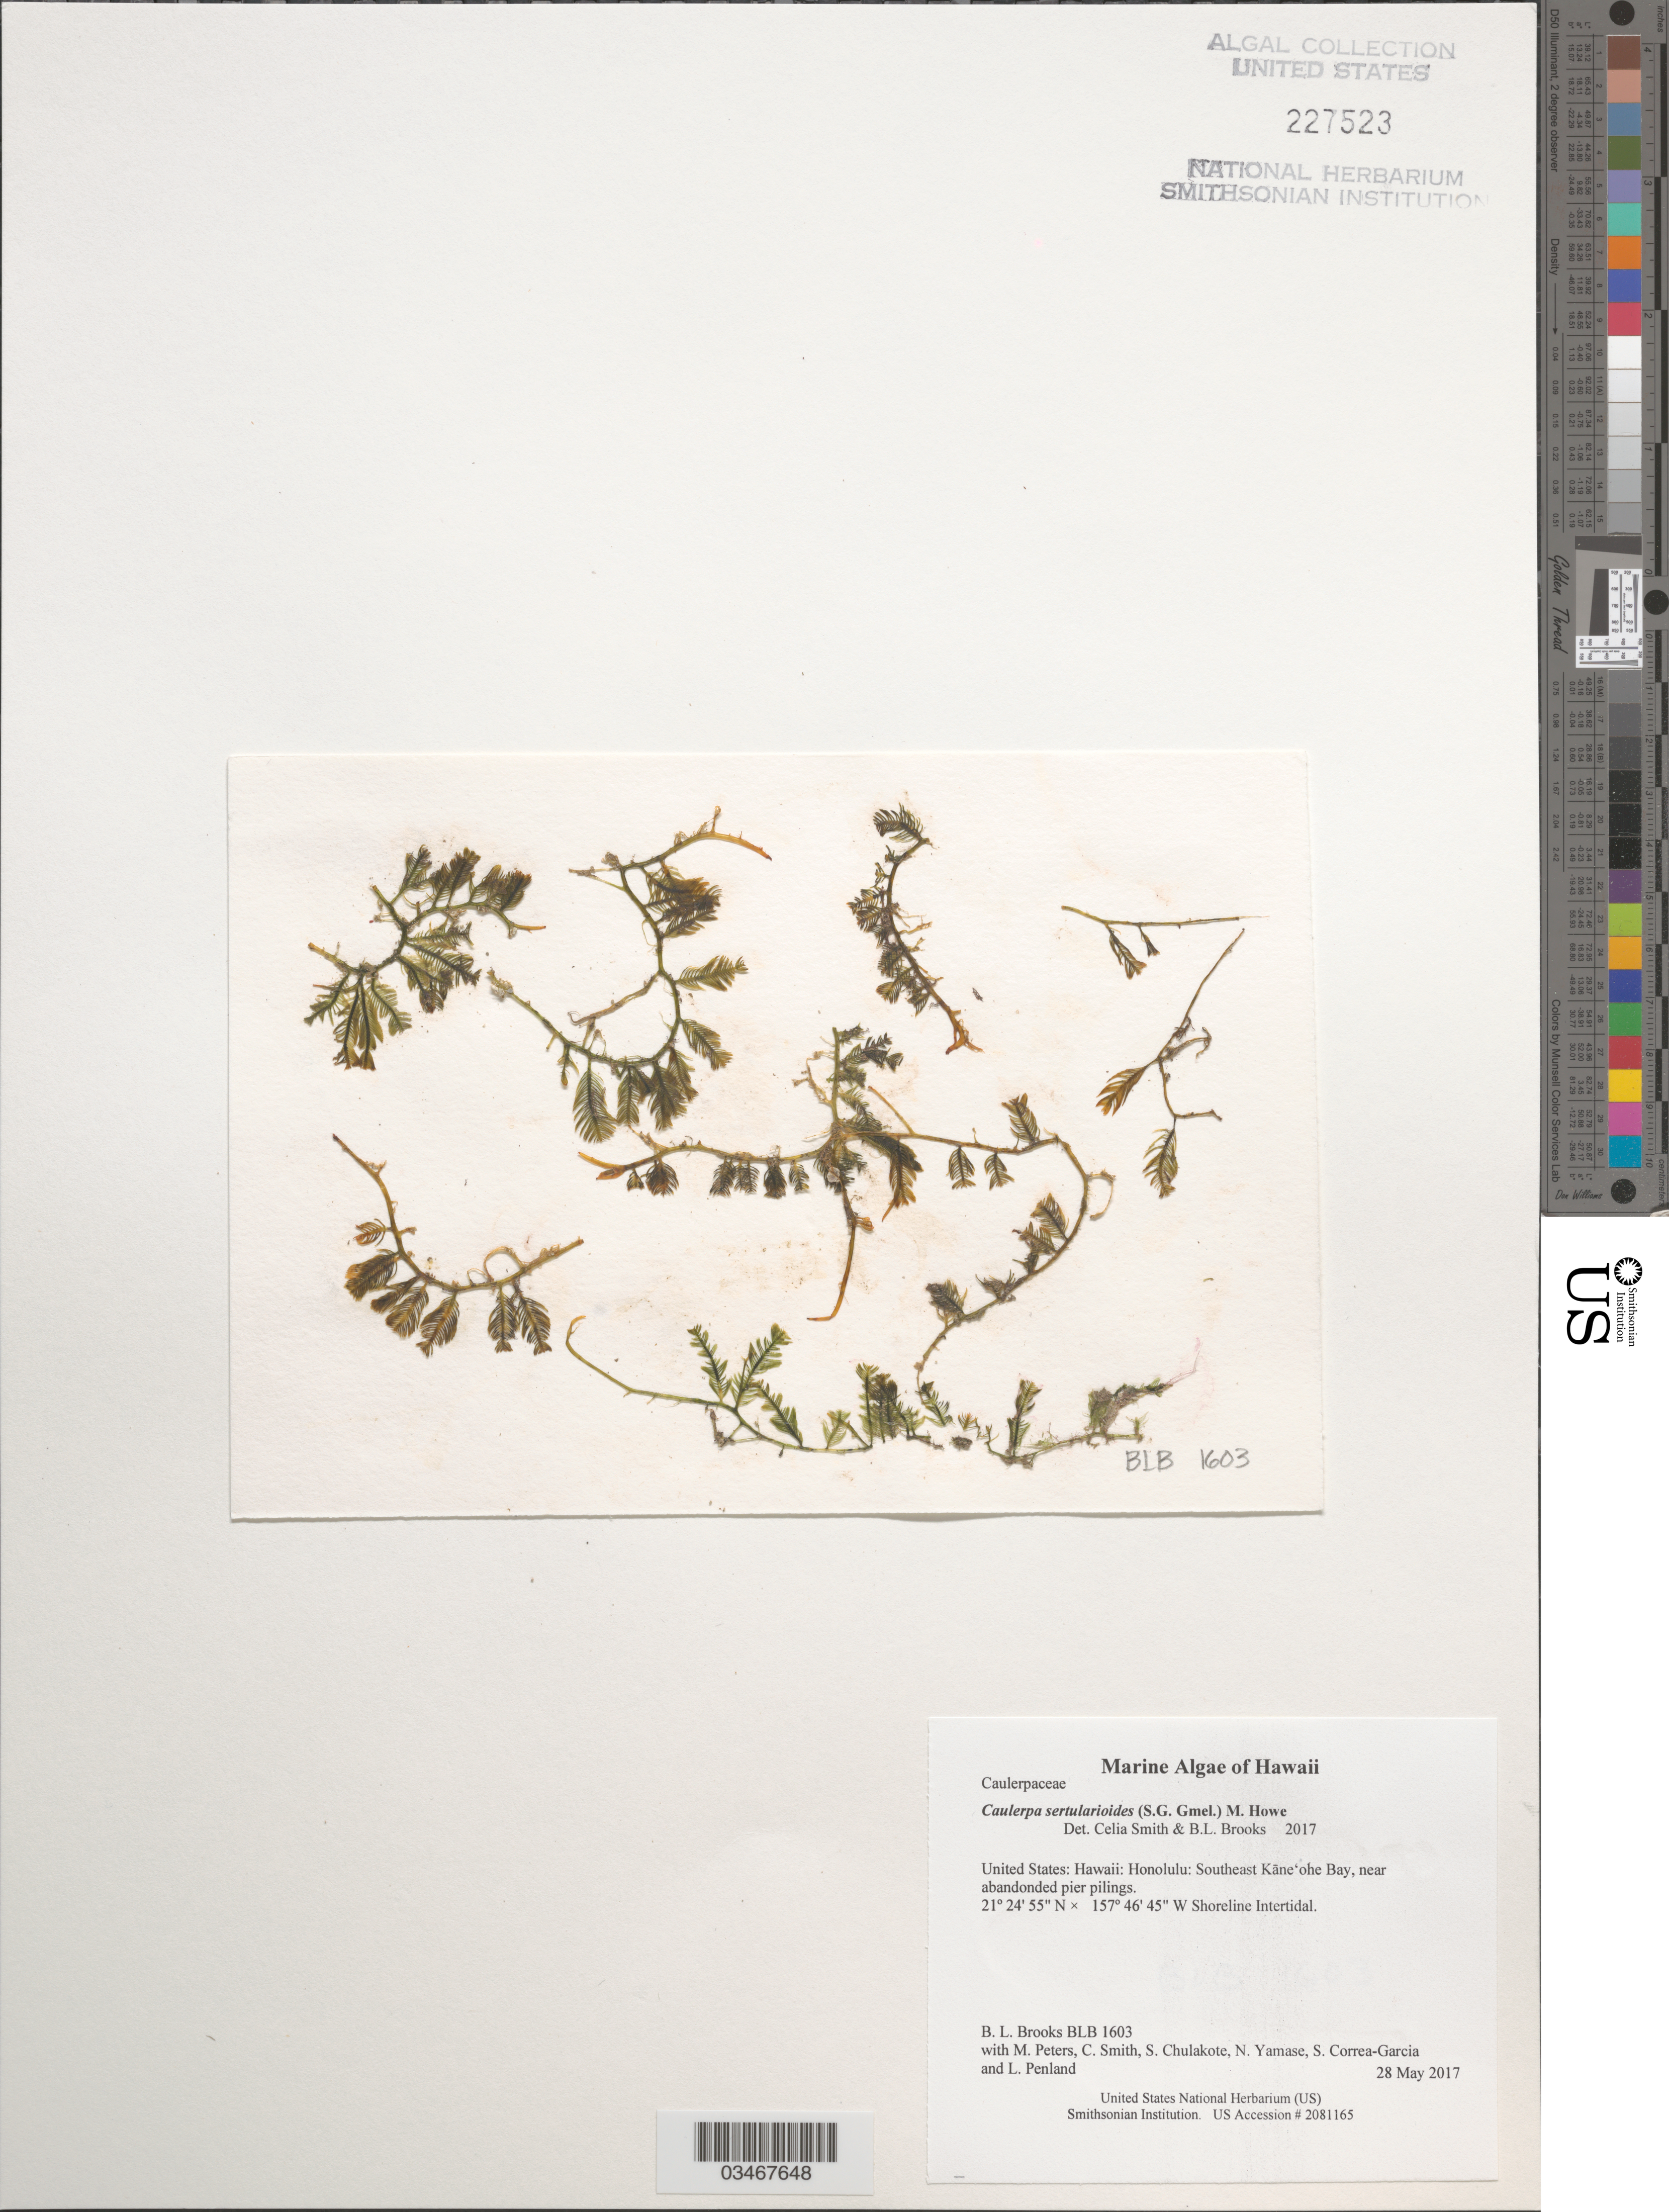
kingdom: Plantae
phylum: Chlorophyta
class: Ulvophyceae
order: Bryopsidales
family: Caulerpaceae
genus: Caulerpa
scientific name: Caulerpa sertularioides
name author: (S.G. Gmel.) M. Howe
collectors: B. Brooks, M. Peters, C. Smith, S. Chulakote & et al.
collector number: BLB 1603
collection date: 2017-05-28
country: United States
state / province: Hawaii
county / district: Honolulu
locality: Honolulu: Southeast Kāne'ohe Bay, near abandoned pier pilings.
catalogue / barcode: US 227523